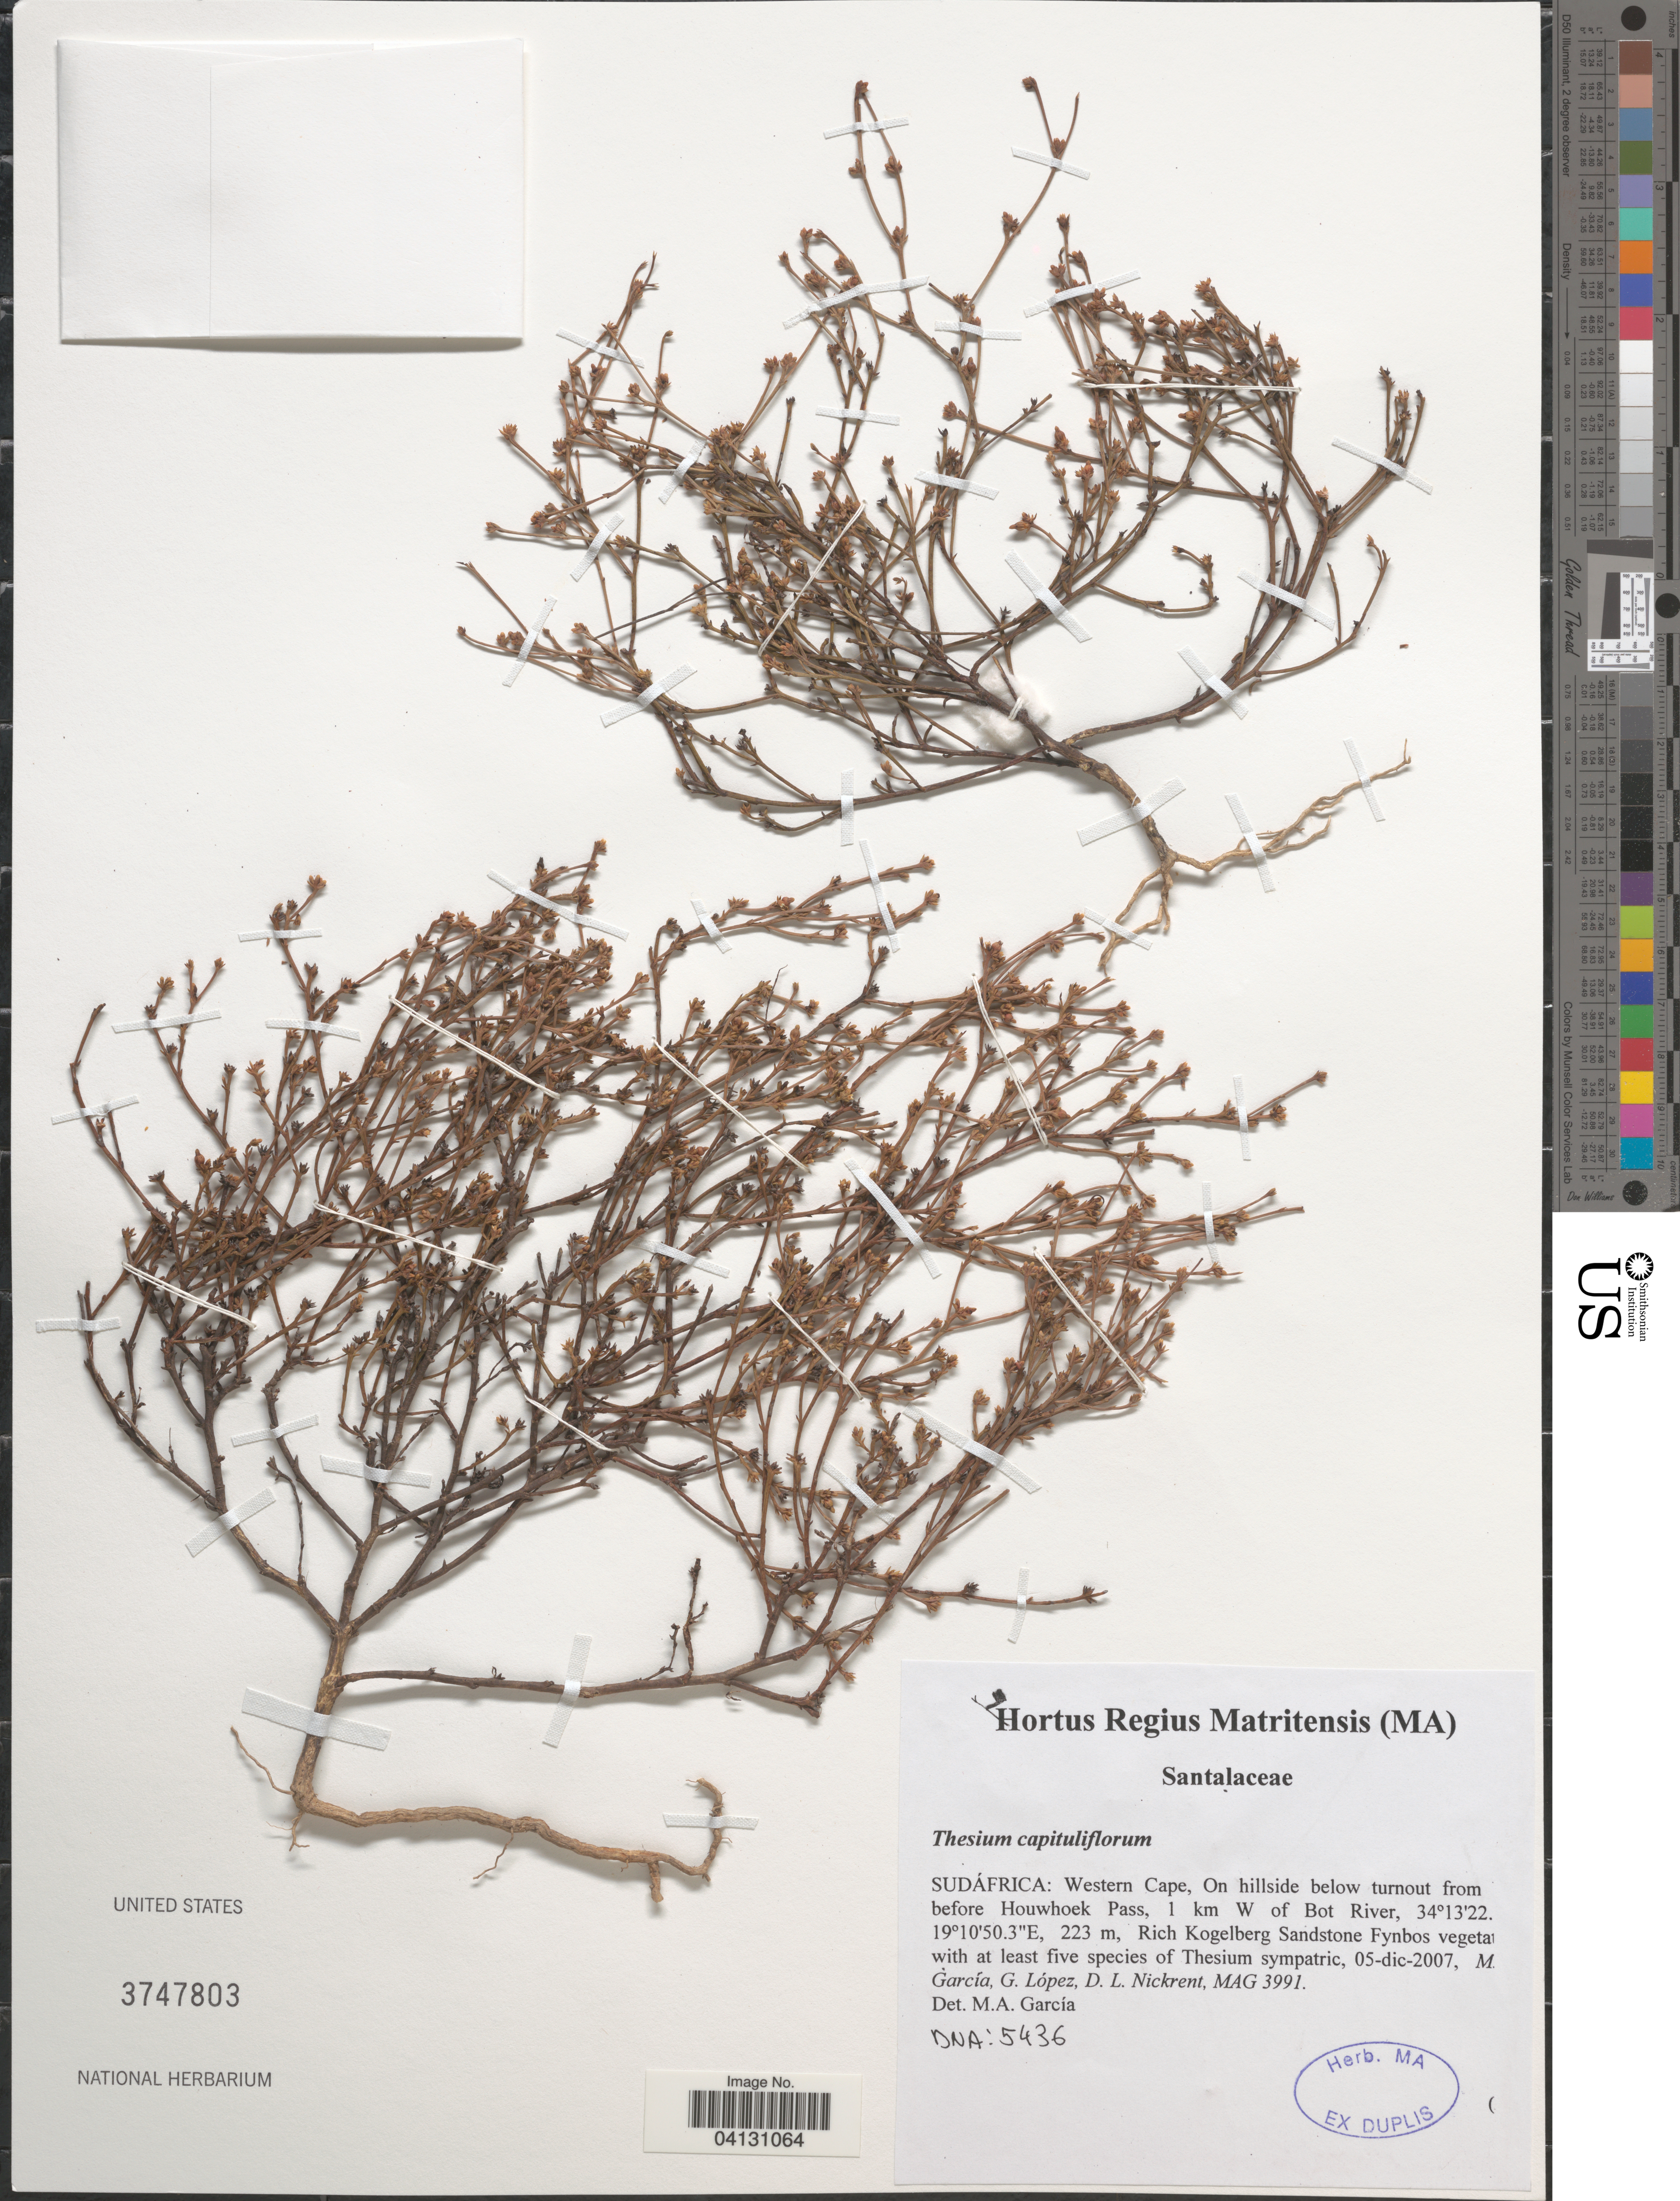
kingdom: Plantae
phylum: Tracheophyta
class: Magnoliopsida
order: Santalales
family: Thesiaceae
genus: Thesium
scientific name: Thesium capituliflorum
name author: Sond.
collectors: M. A. García, G. López & D. Nickrent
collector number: MAG3991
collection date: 2007-12-05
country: South Africa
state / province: Western Cape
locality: Sudáfrica: On hillside below turnout from [illegible text] before Houwhoek Pass, 1 km W of Bot River. Rich Kogelberg Sandstone Fynbos vegetation.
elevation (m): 223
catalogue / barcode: US 3747803